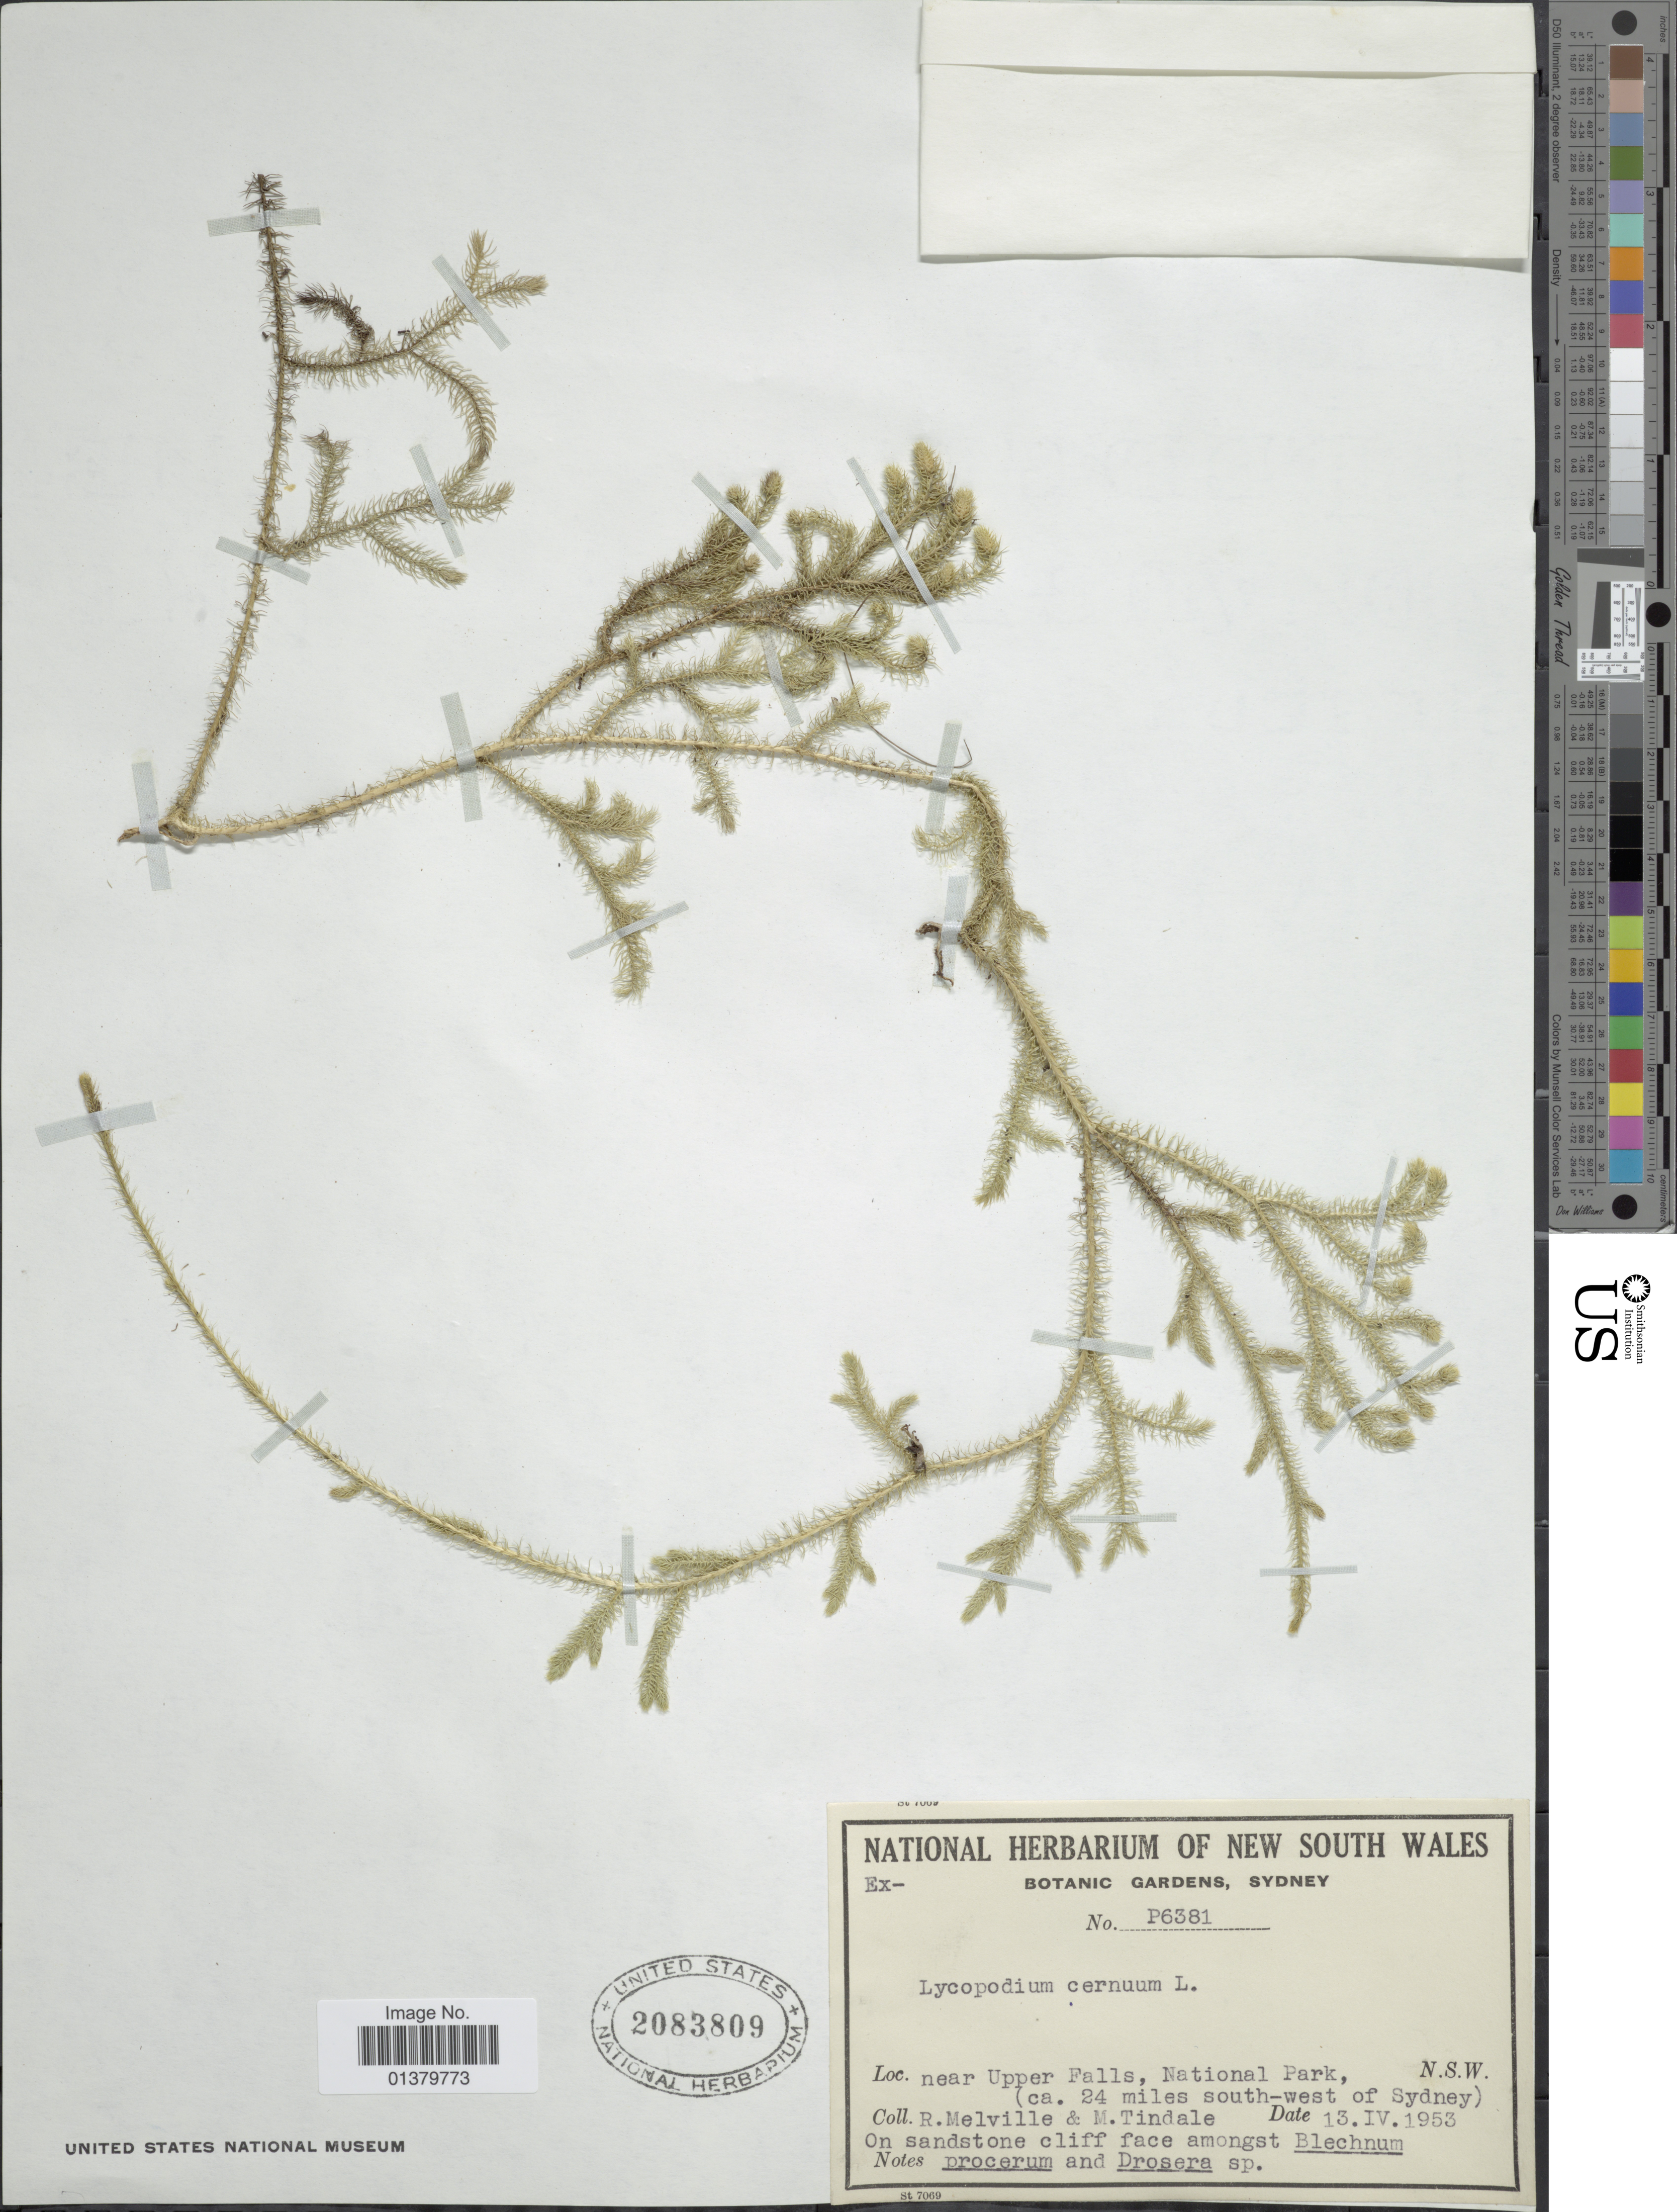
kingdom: Plantae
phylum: Tracheophyta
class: Lycopodiopsida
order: Lycopodiales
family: Lycopodiaceae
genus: Palhinhaea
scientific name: Palhinhaea cernua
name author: (L.) Vasc. & Franco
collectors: R. Melville & M. D. Tindale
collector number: P6381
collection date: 1953-04-13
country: Australia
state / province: New South Wales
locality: Near Upper Falls, National Park, (ca. 24 miles south-west of Sydney)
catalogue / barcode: US 2083809